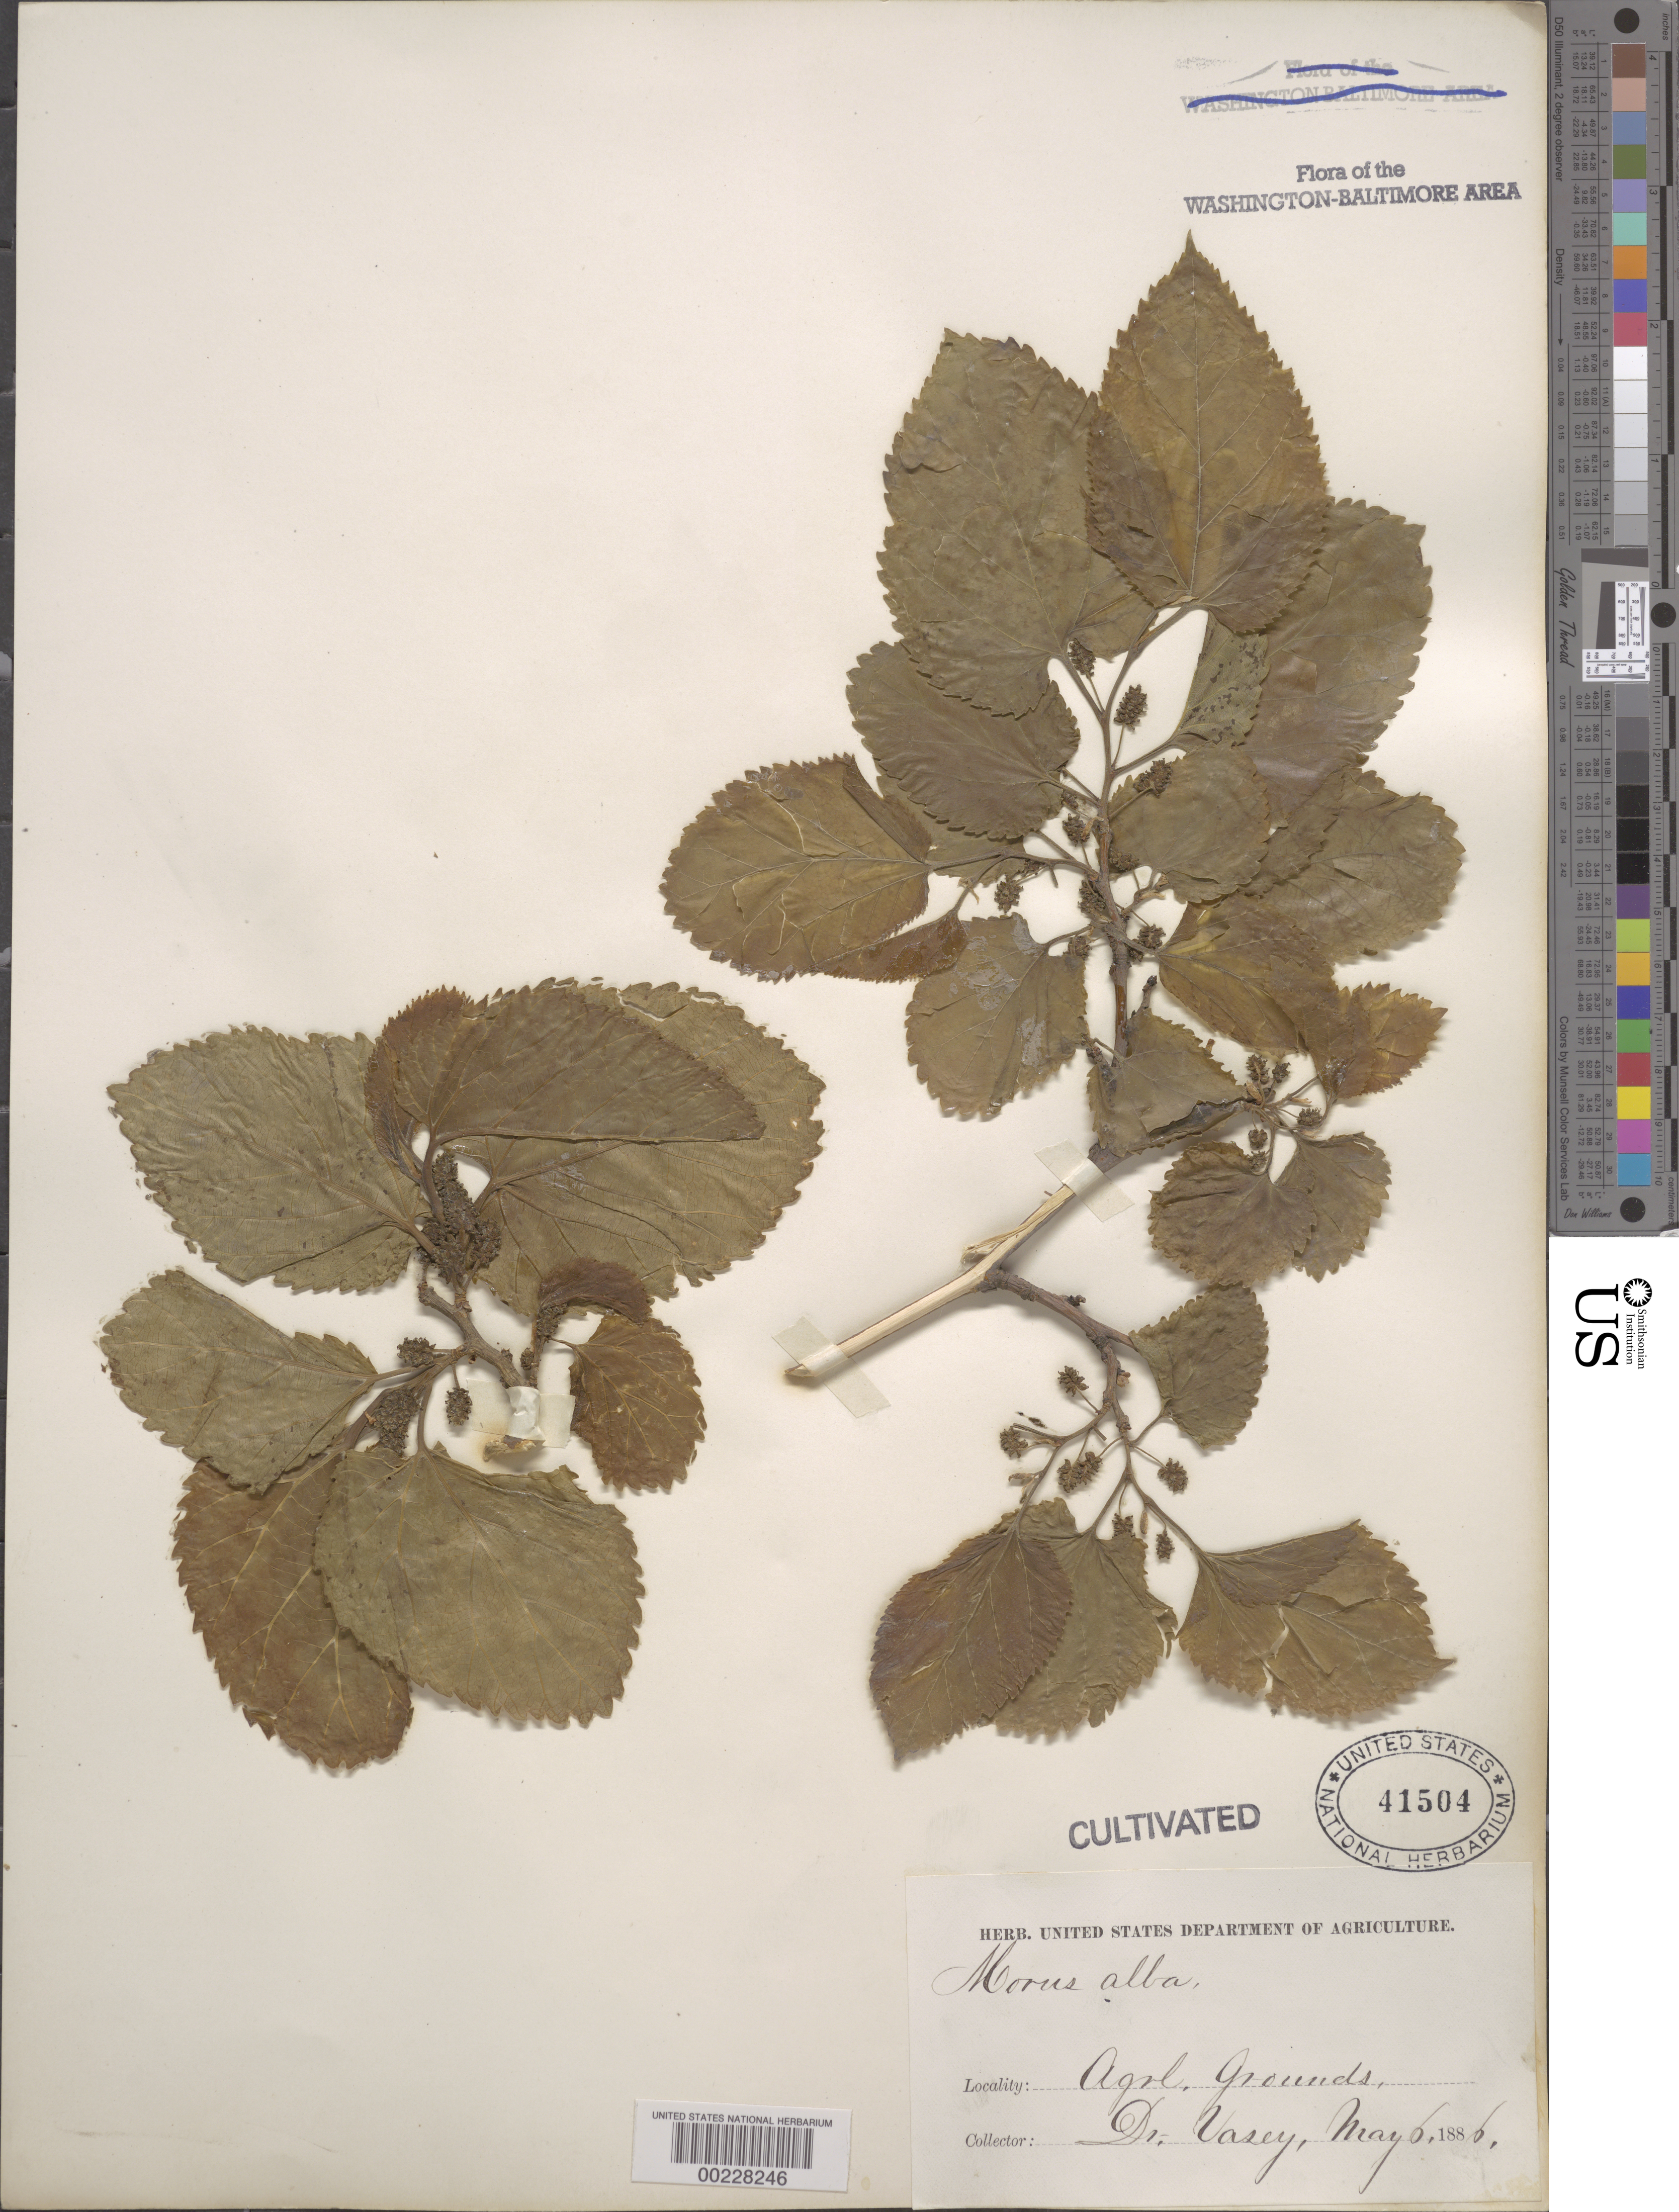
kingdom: Plantae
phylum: Tracheophyta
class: Magnoliopsida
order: Rosales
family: Moraceae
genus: Morus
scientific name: Morus alba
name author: L.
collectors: G. Vasey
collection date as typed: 06 May 1886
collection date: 1886-05-06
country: United States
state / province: District of Columbia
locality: Agriculture grounds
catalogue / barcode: US 41504